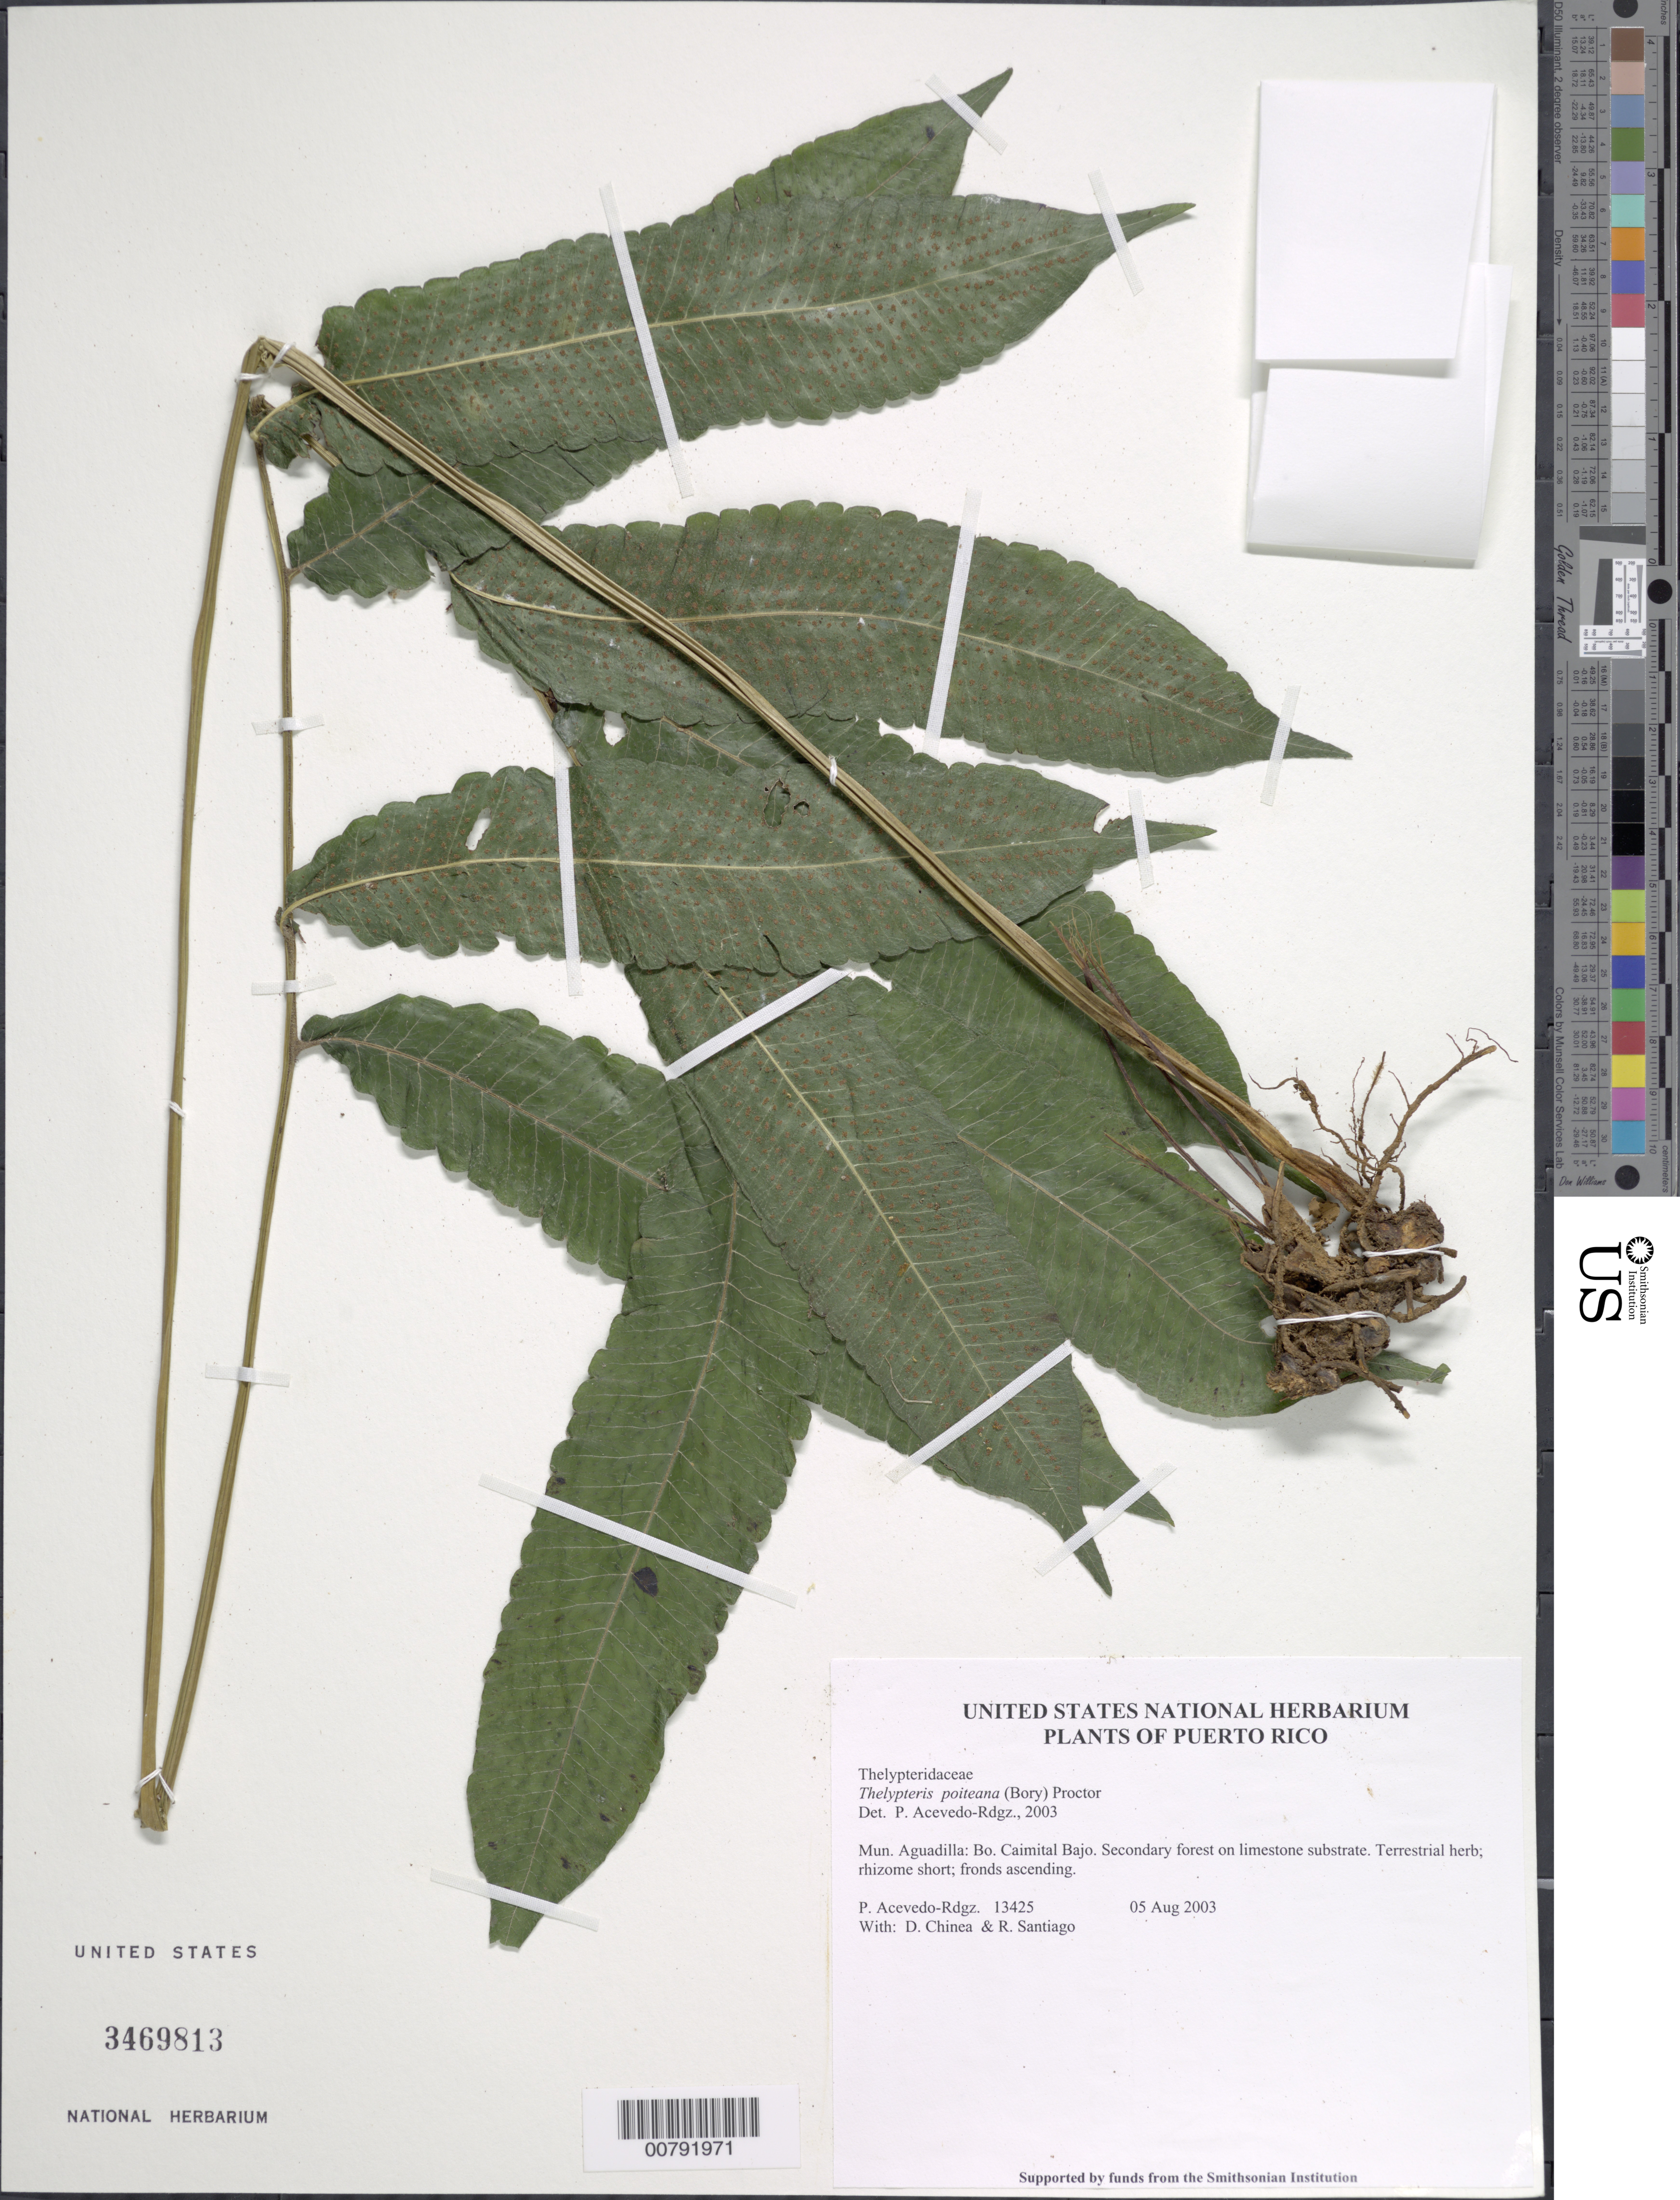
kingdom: Plantae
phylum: Tracheophyta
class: Polypodiopsida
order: Polypodiales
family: Thelypteridaceae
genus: Goniopteris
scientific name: Goniopteris poiteana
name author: (Bory) Ching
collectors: P. Acevedo-Rodr., D. Chinea & R. Santiago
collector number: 13425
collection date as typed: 05 Aug 2003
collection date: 2003-08-05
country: Puerto Rico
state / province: Aguadilla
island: Puerto Rico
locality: Mun. Aguadilla: Bo. Caimital Bajo.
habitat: Secondary forest on limestone substrate.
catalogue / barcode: US 3469813